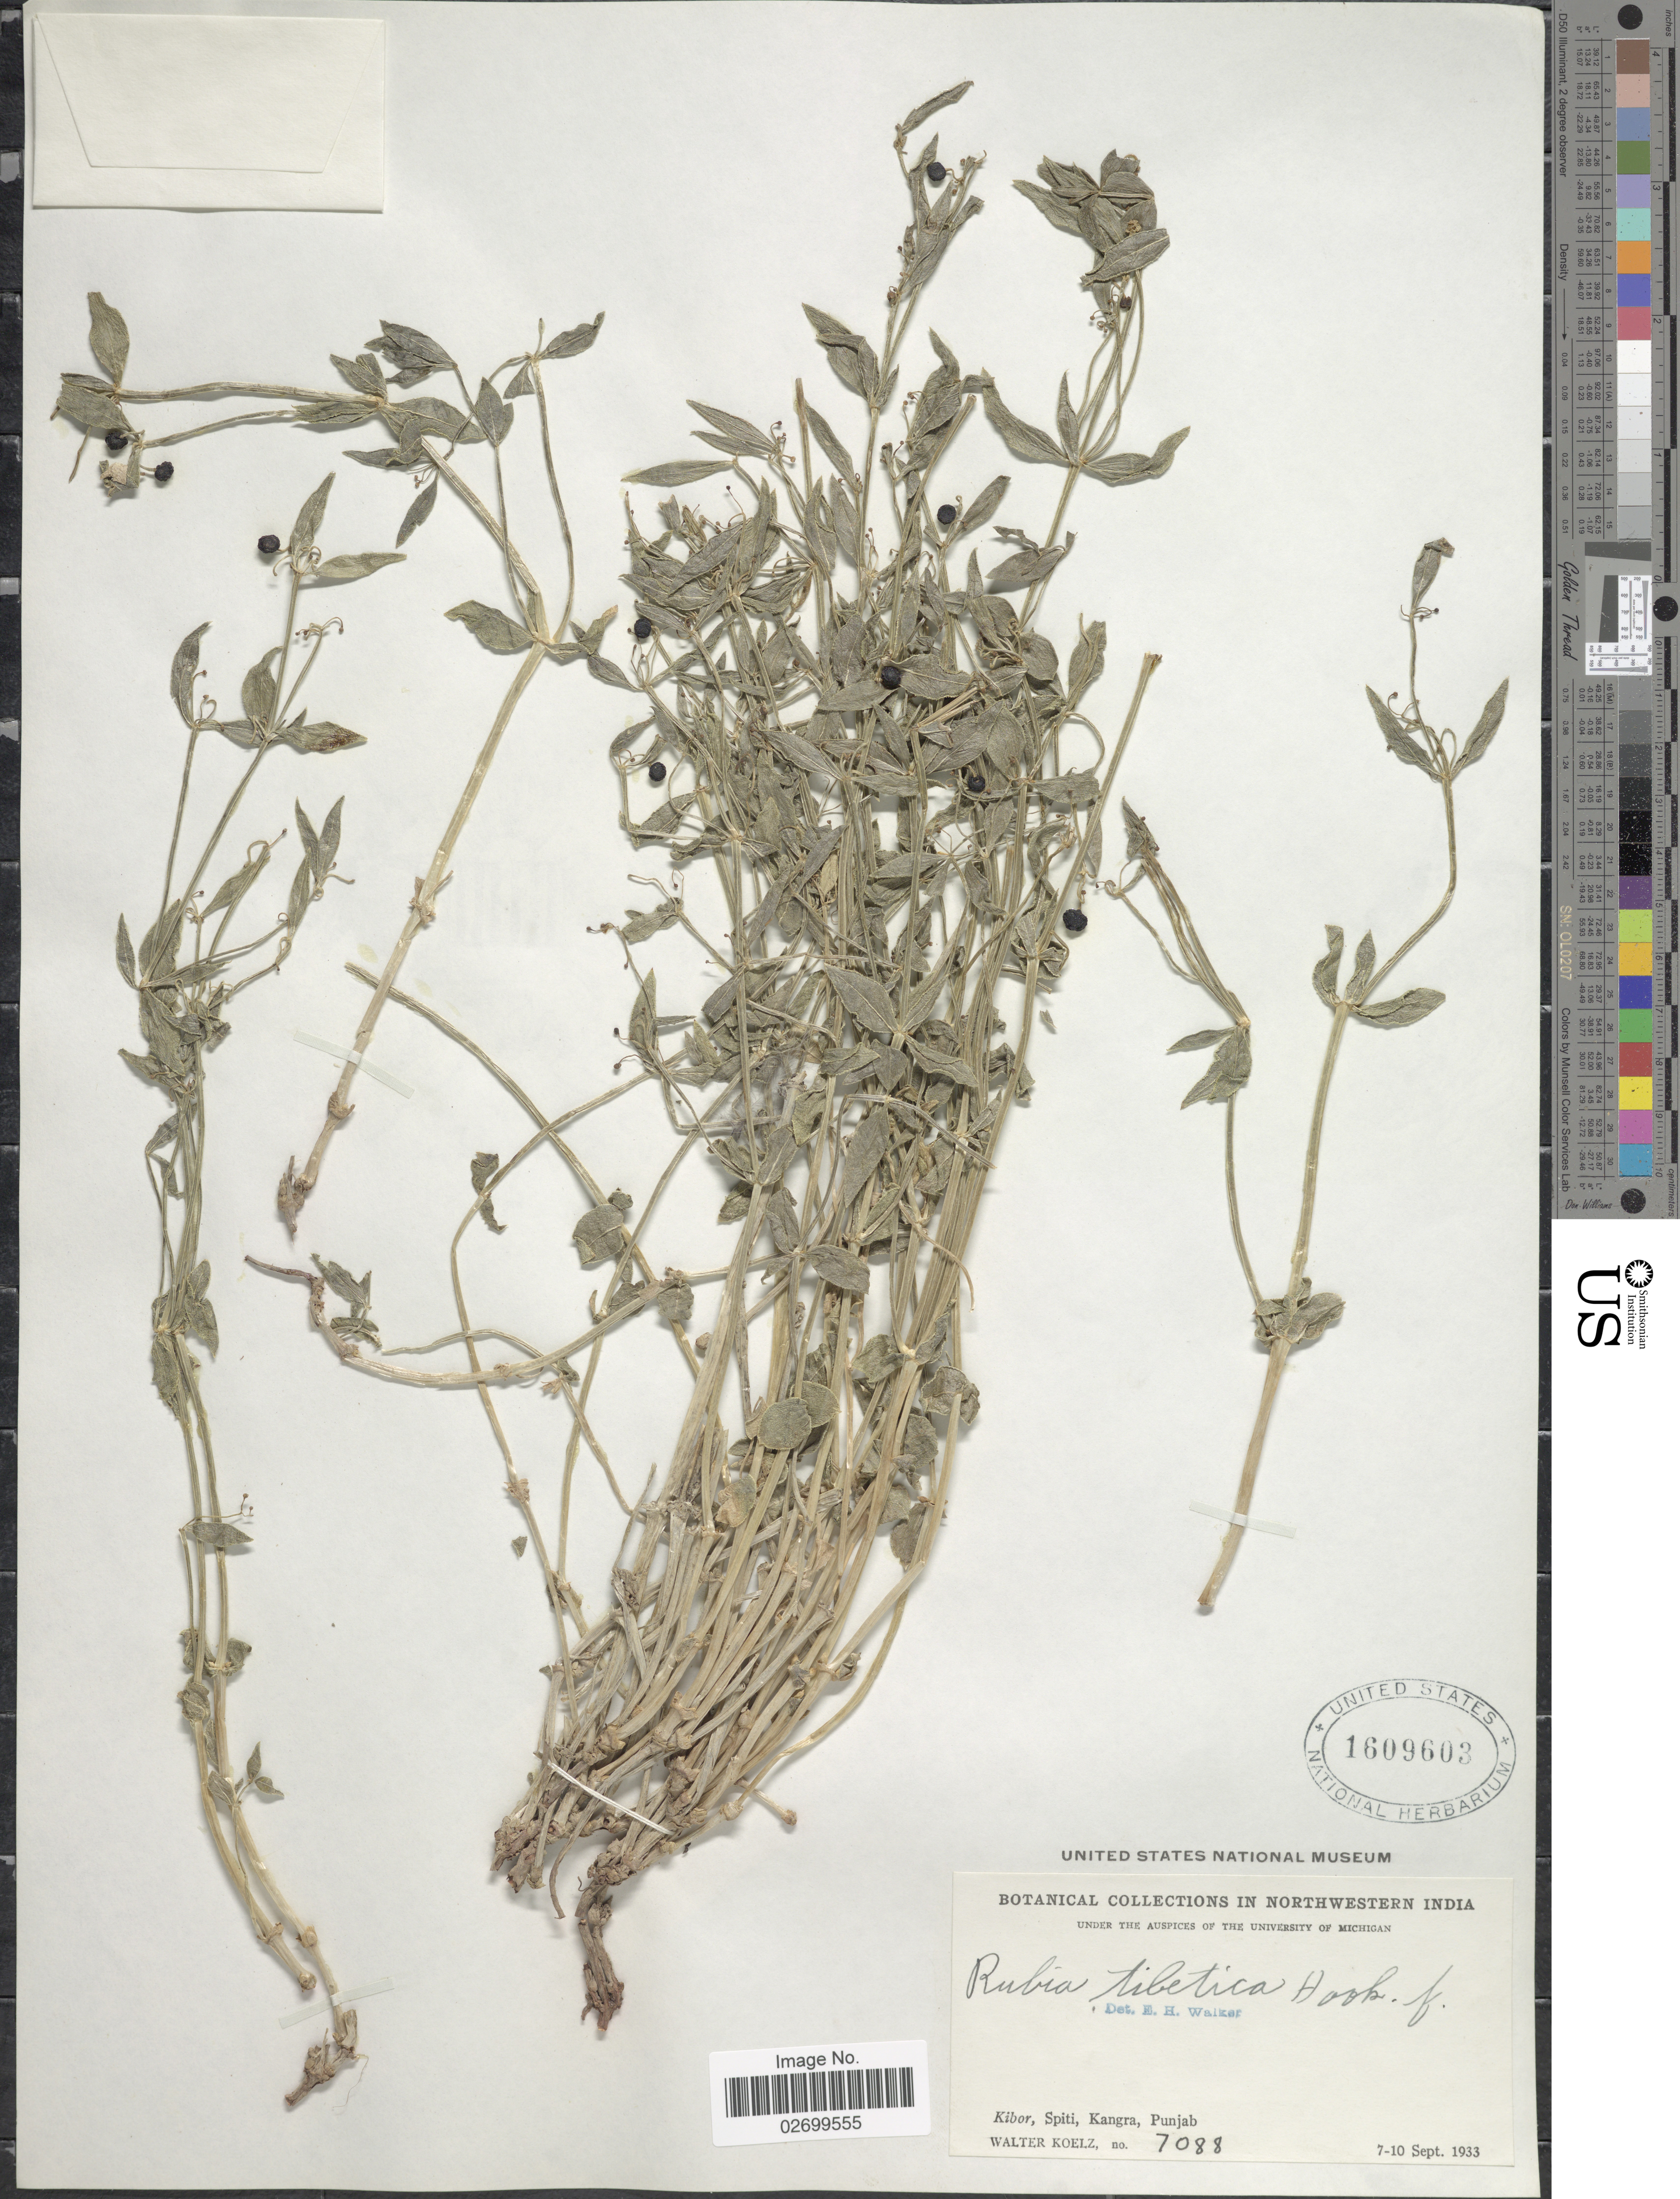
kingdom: Plantae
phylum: Tracheophyta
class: Magnoliopsida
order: Gentianales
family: Rubiaceae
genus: Rubia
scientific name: Rubia tibetica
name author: Hook. f.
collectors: W. N. Koelz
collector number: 7088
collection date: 1933-09-07/1933-09-10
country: India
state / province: Punjab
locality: Northwestern India, Kibor, Spiti, Kangra.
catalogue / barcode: US 1609603